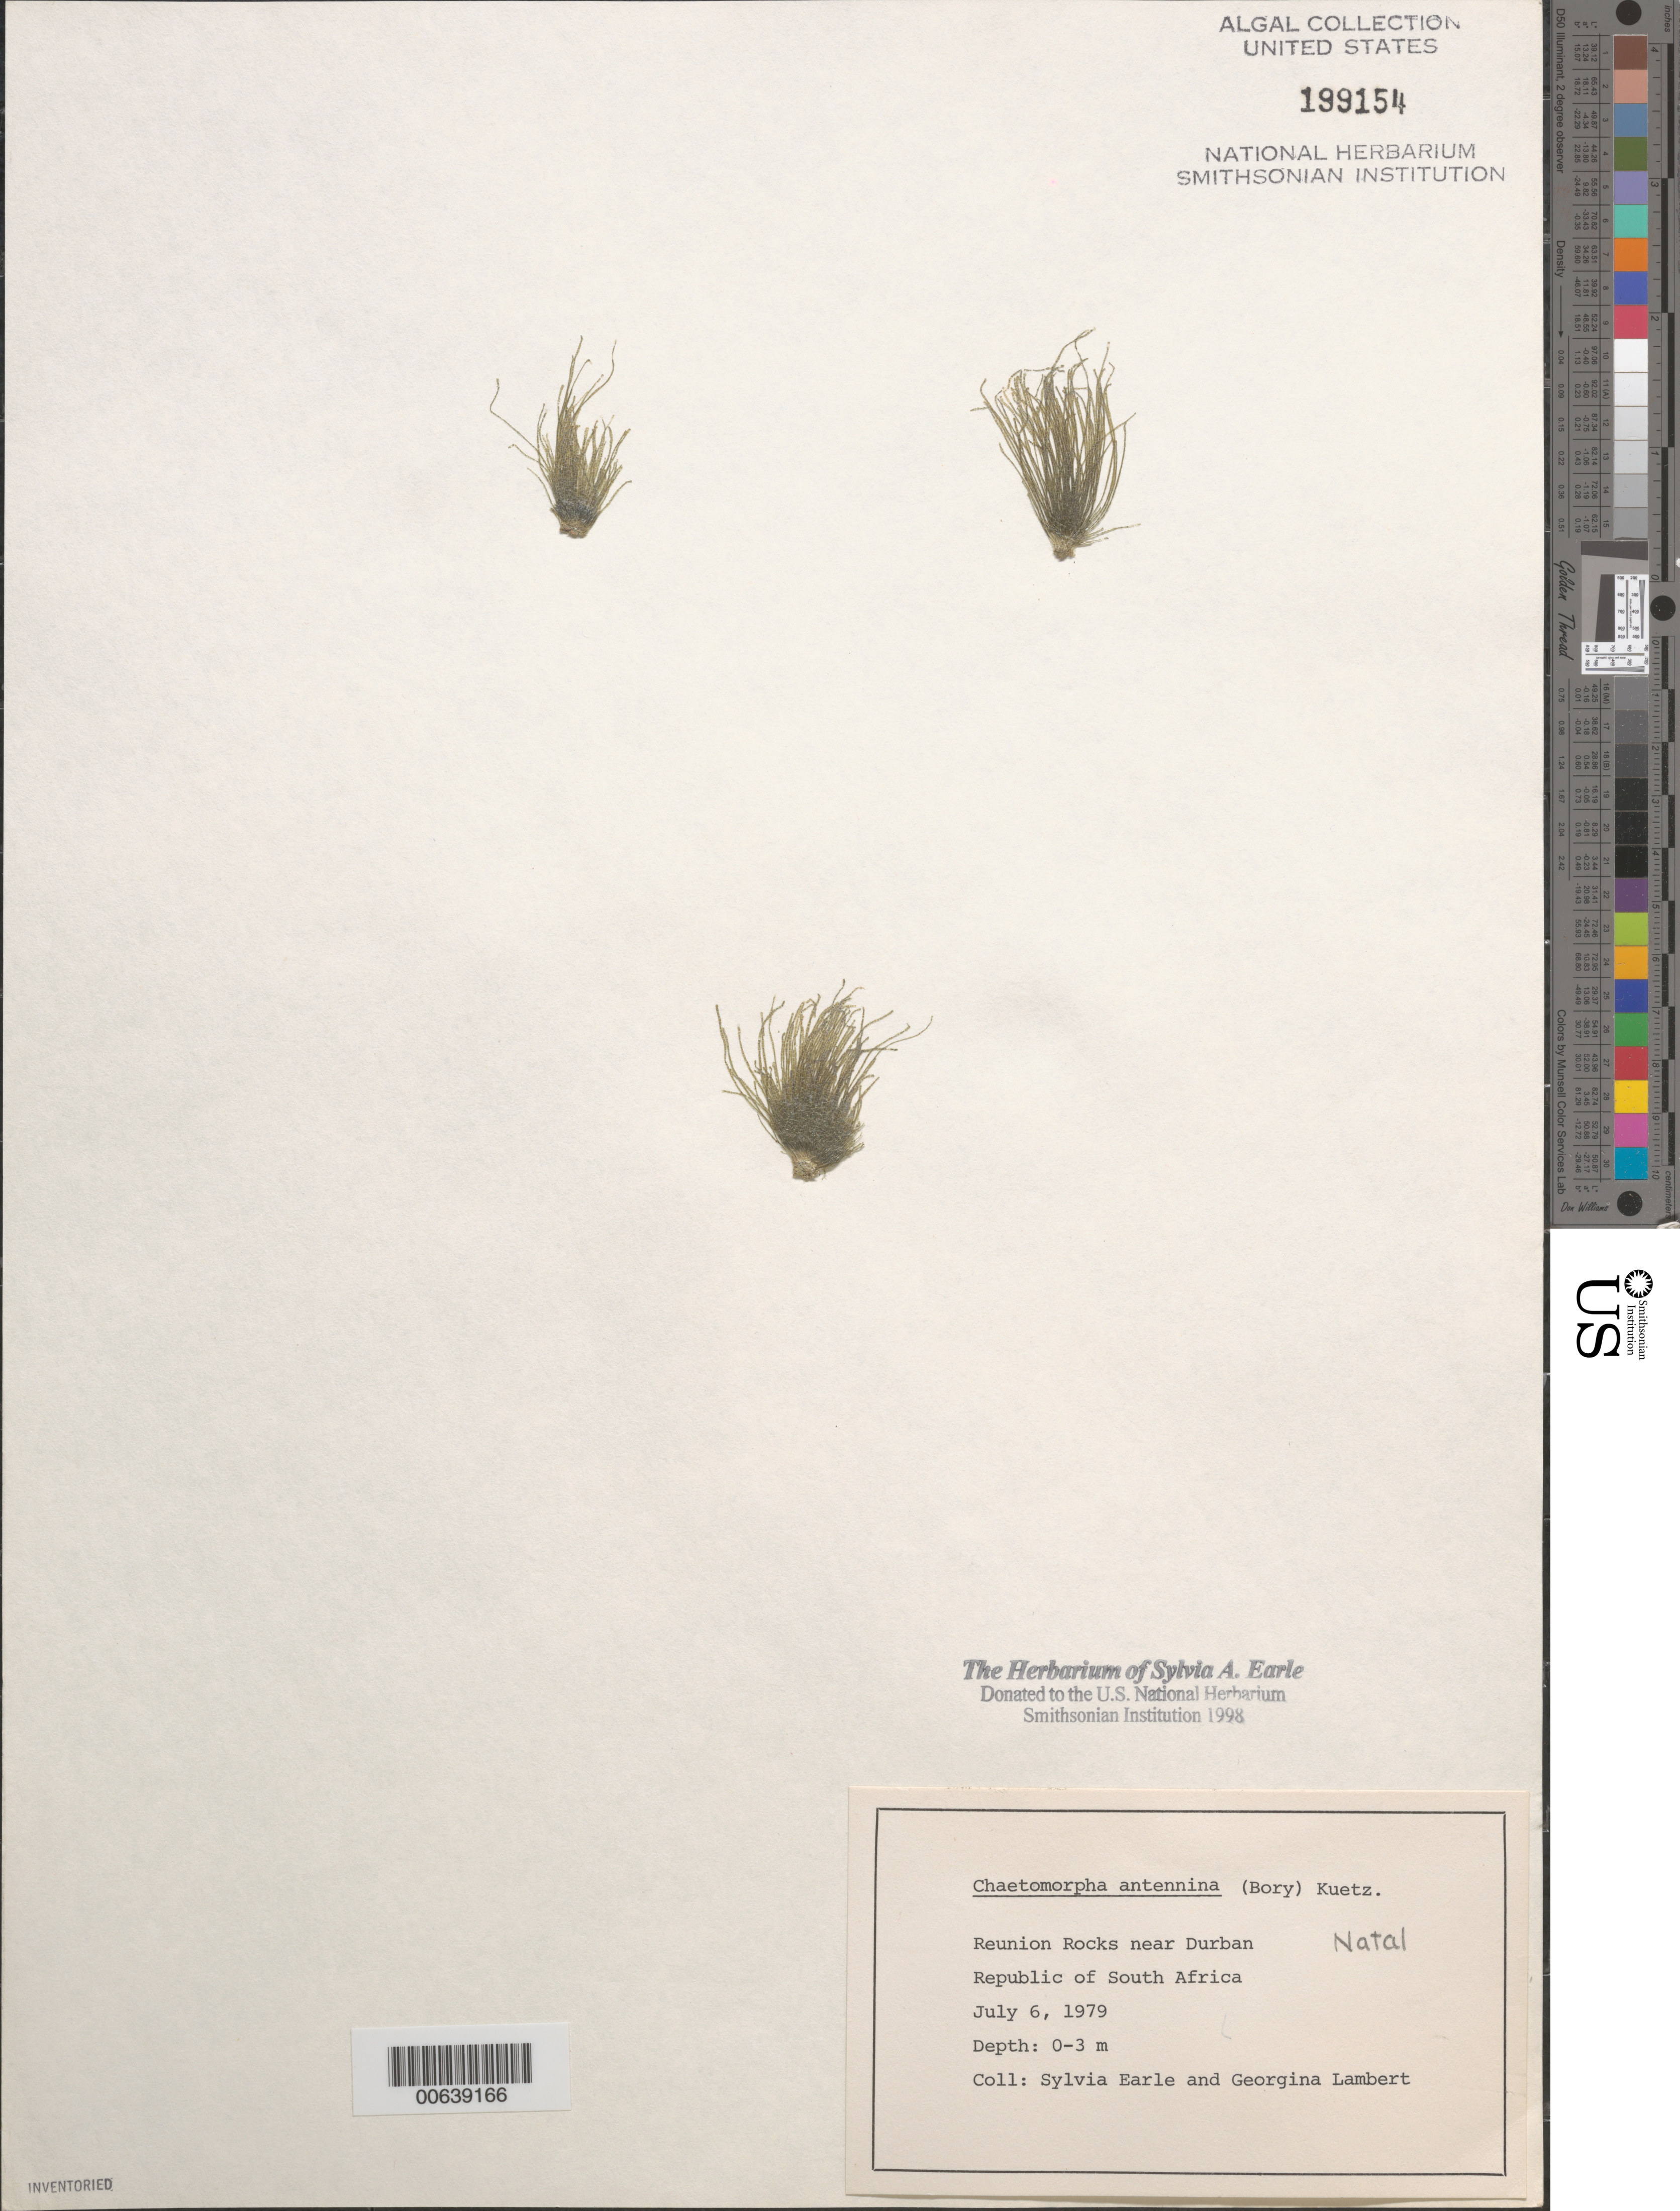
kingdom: Plantae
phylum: Chlorophyta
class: Ulvophyceae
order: Cladophorales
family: Cladophoraceae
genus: Chaetomorpha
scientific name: Chaetomorpha antennina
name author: (Bory) Kütz.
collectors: S. A. Earle & G. Lambert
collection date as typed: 06 Jul 1979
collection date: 1979-07-06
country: South Africa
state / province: KwaZulu-Natal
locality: Reunion Rocks near Durban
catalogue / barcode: US 199154